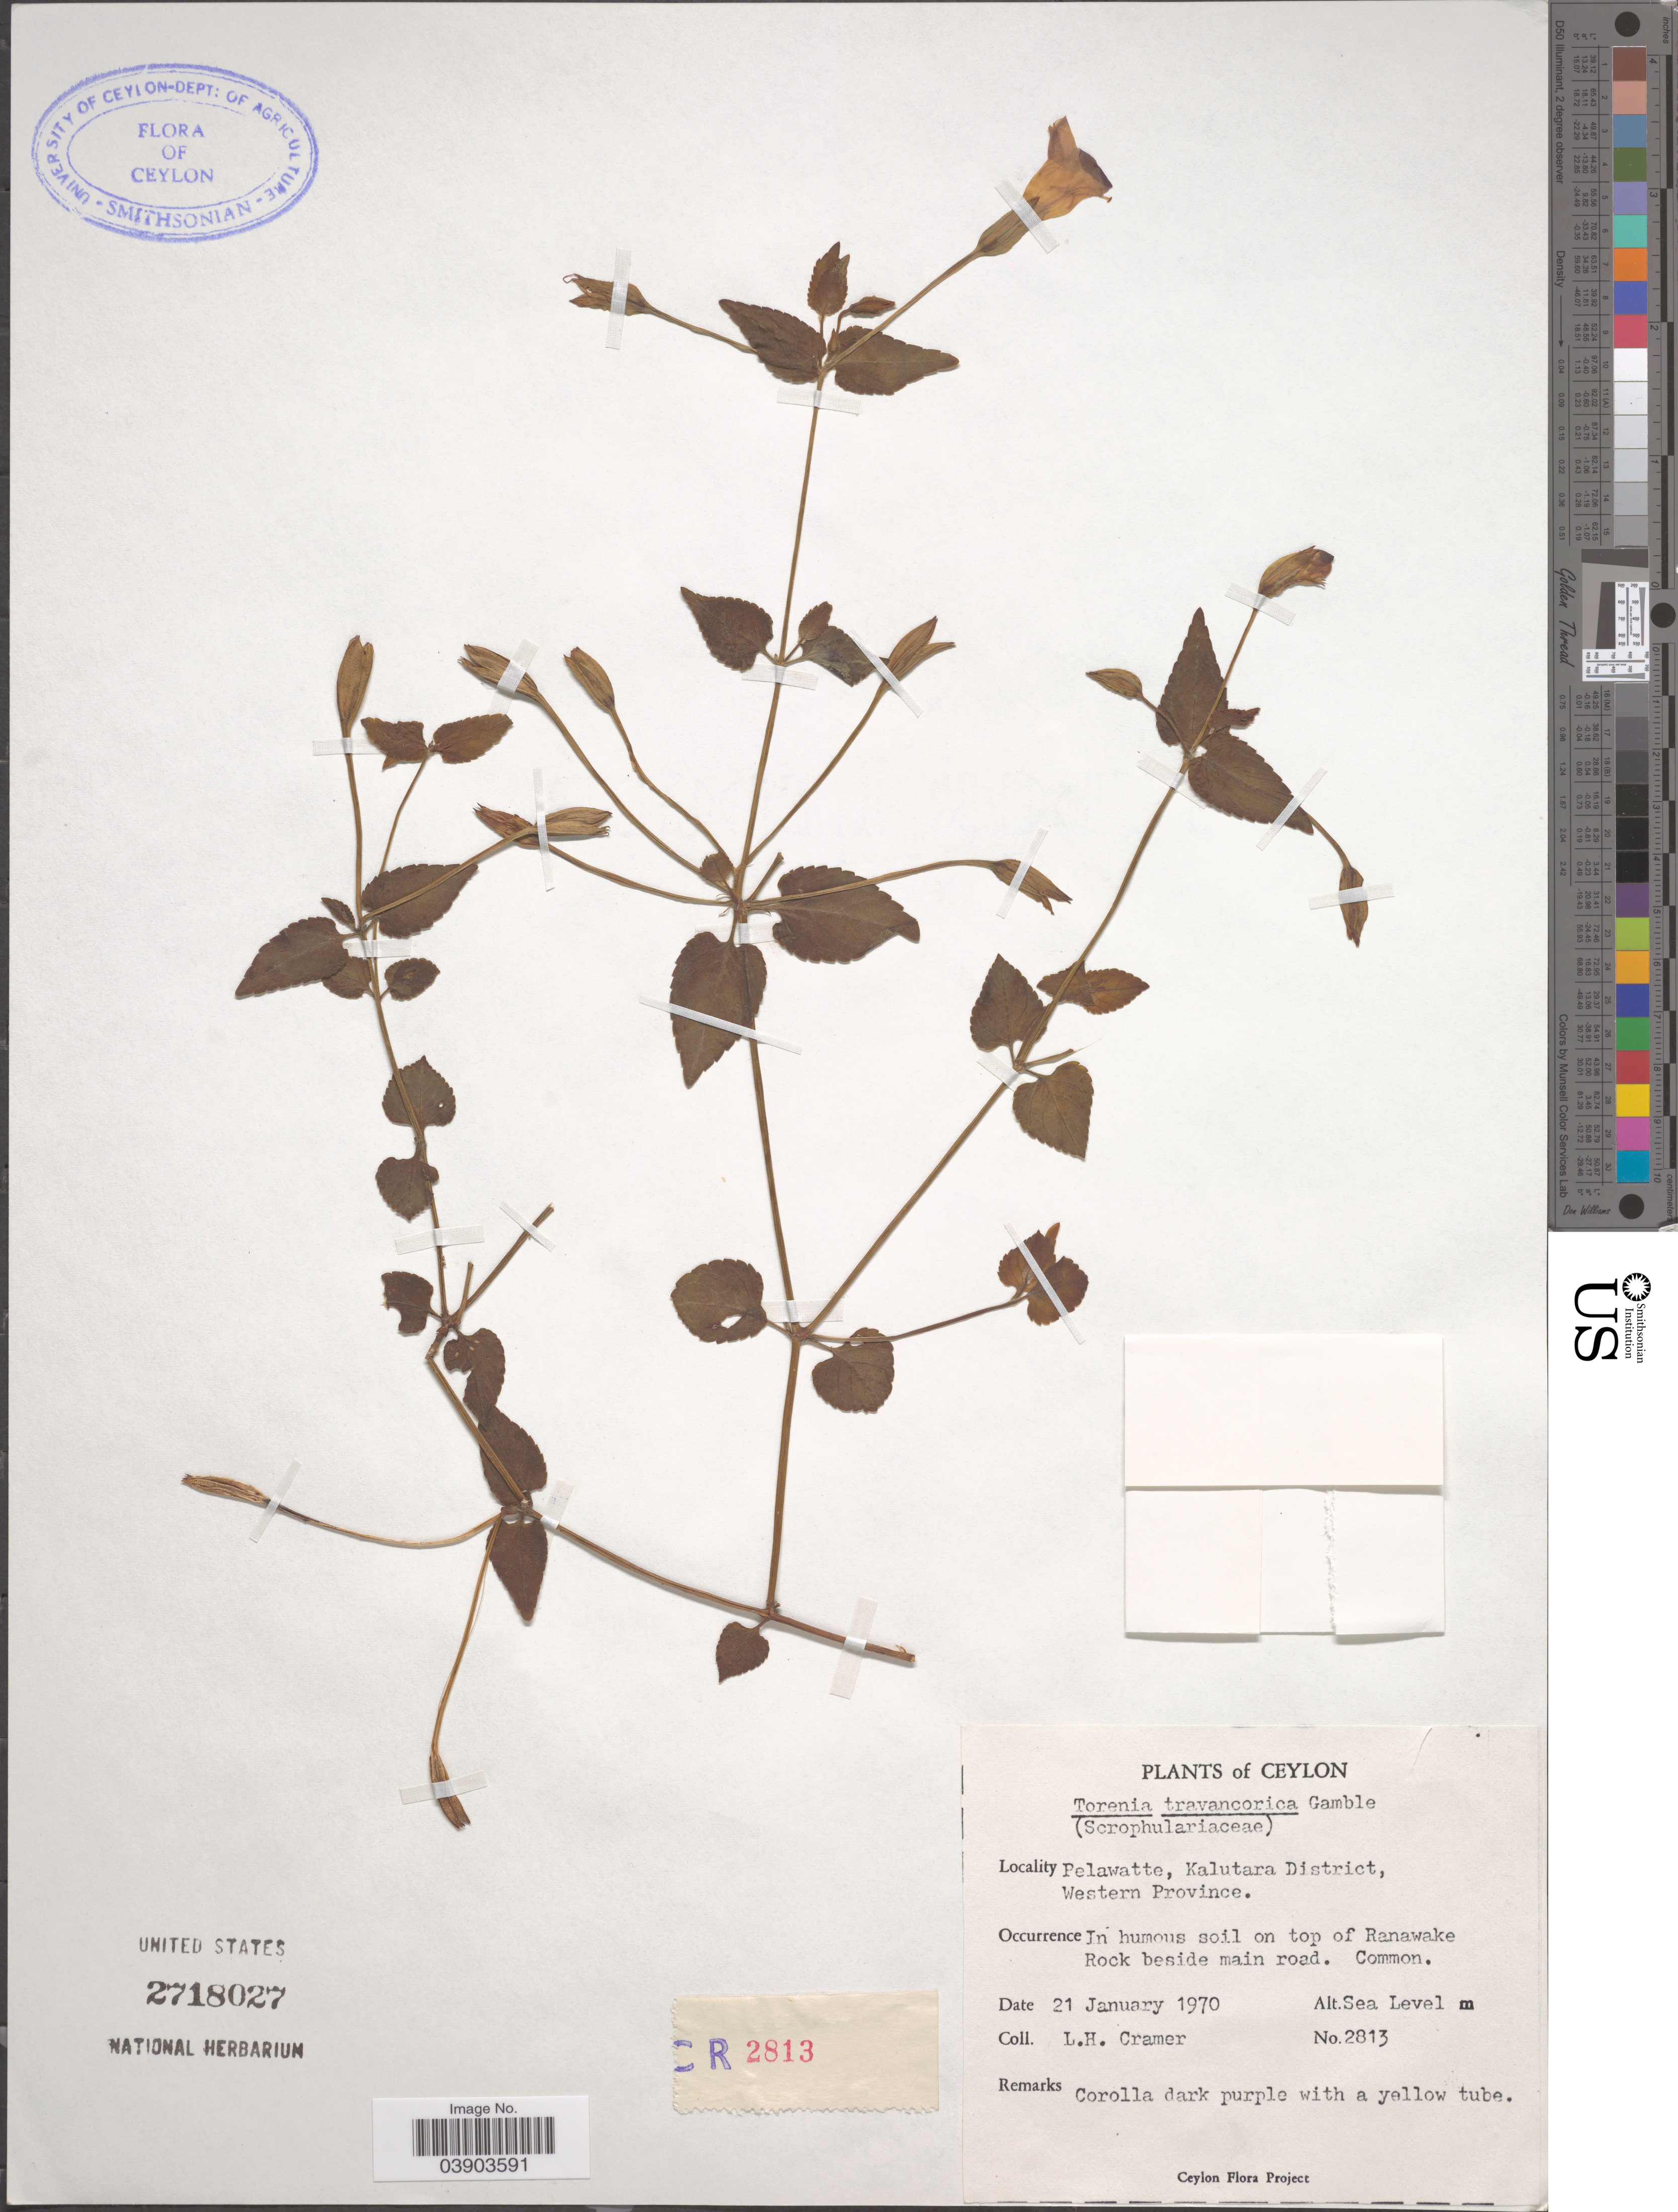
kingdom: Plantae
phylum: Tracheophyta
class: Magnoliopsida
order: Lamiales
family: Linderniaceae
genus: Torenia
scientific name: Torenia travancorica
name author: Gamble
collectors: L. H. Cramer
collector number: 2813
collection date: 1970-01-21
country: Sri Lanka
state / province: Western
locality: Ceylon. Pelawatte, Kalutara District. On top of Ranawake Rock beside main road.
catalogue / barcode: US 2718027